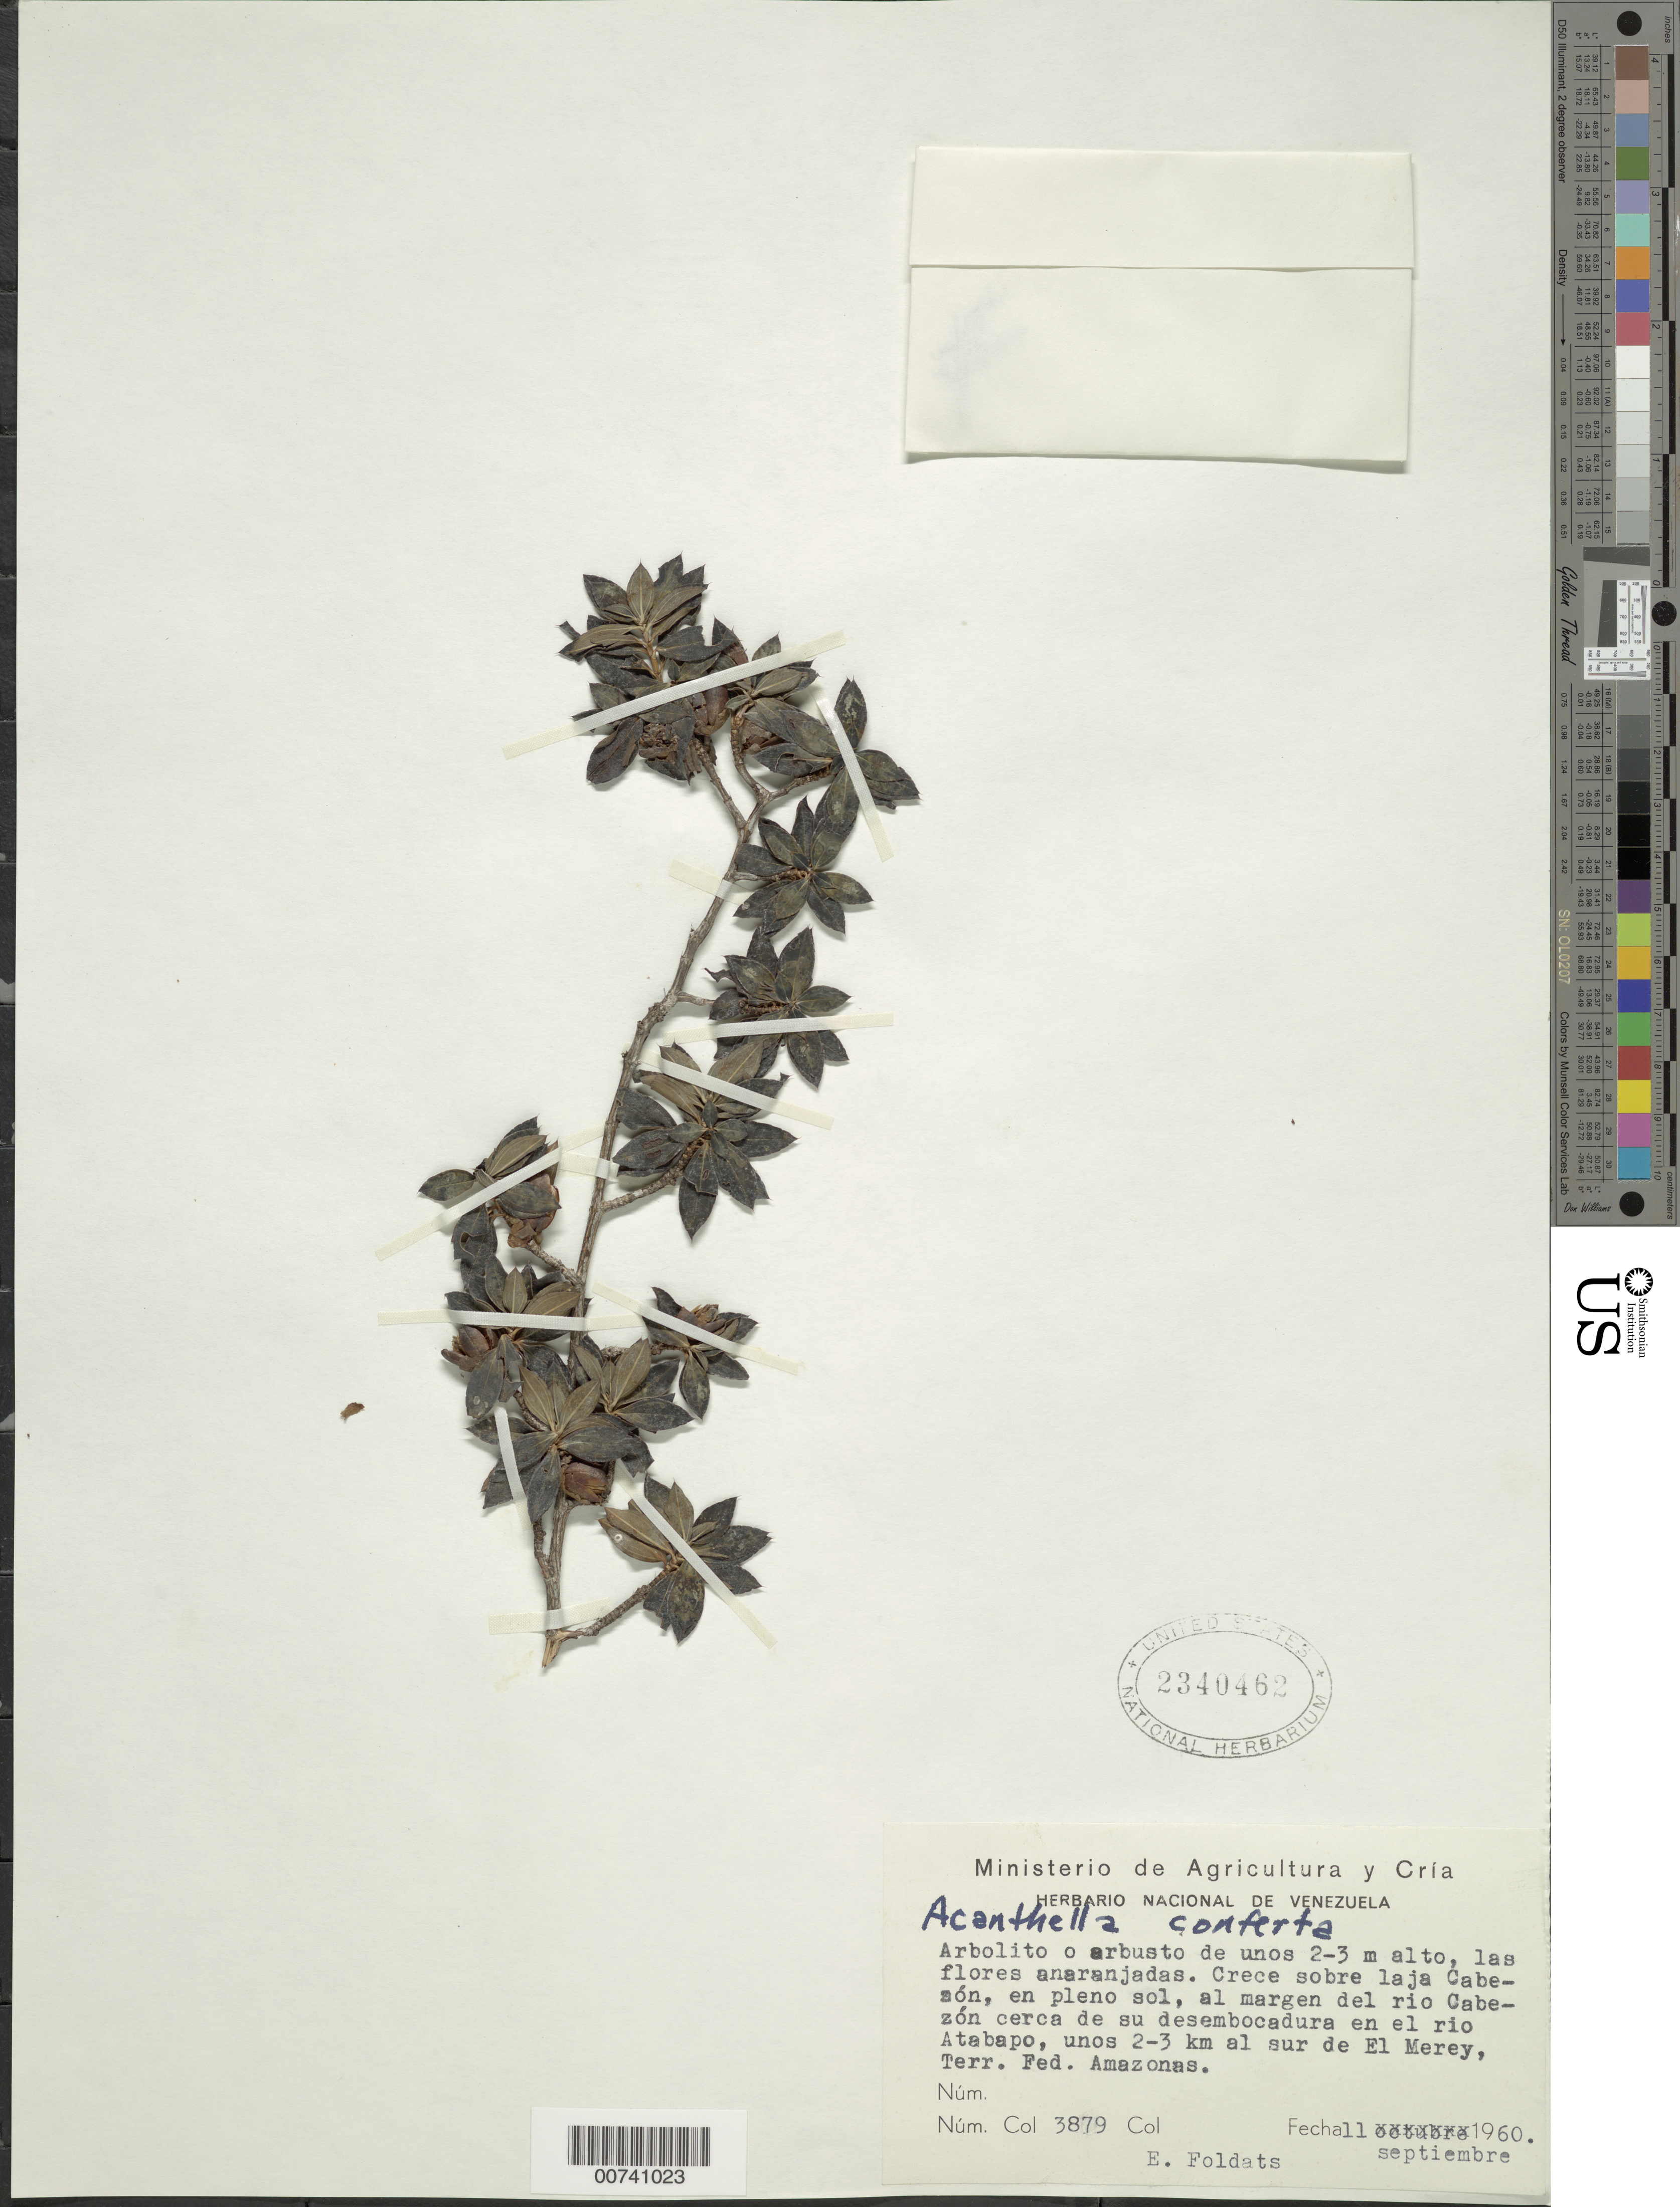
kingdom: Plantae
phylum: Tracheophyta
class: Magnoliopsida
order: Myrtales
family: Melastomataceae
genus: Acanthella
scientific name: Acanthella sprucei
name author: Benth. & Hook. f.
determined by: Nunes da Silva, Diego, (RB), Jardim Botanico do Rio de Janeiro - Herbario (BRAZIL)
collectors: E. Foldats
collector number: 3879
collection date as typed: Sep-60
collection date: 1960-09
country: Venezuela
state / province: Amazonas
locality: Río Cabezón, near mouth of Río Atabapo, 2-3 km S of El Merey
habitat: Crece sobre laja en pleno sol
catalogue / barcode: US 2340462